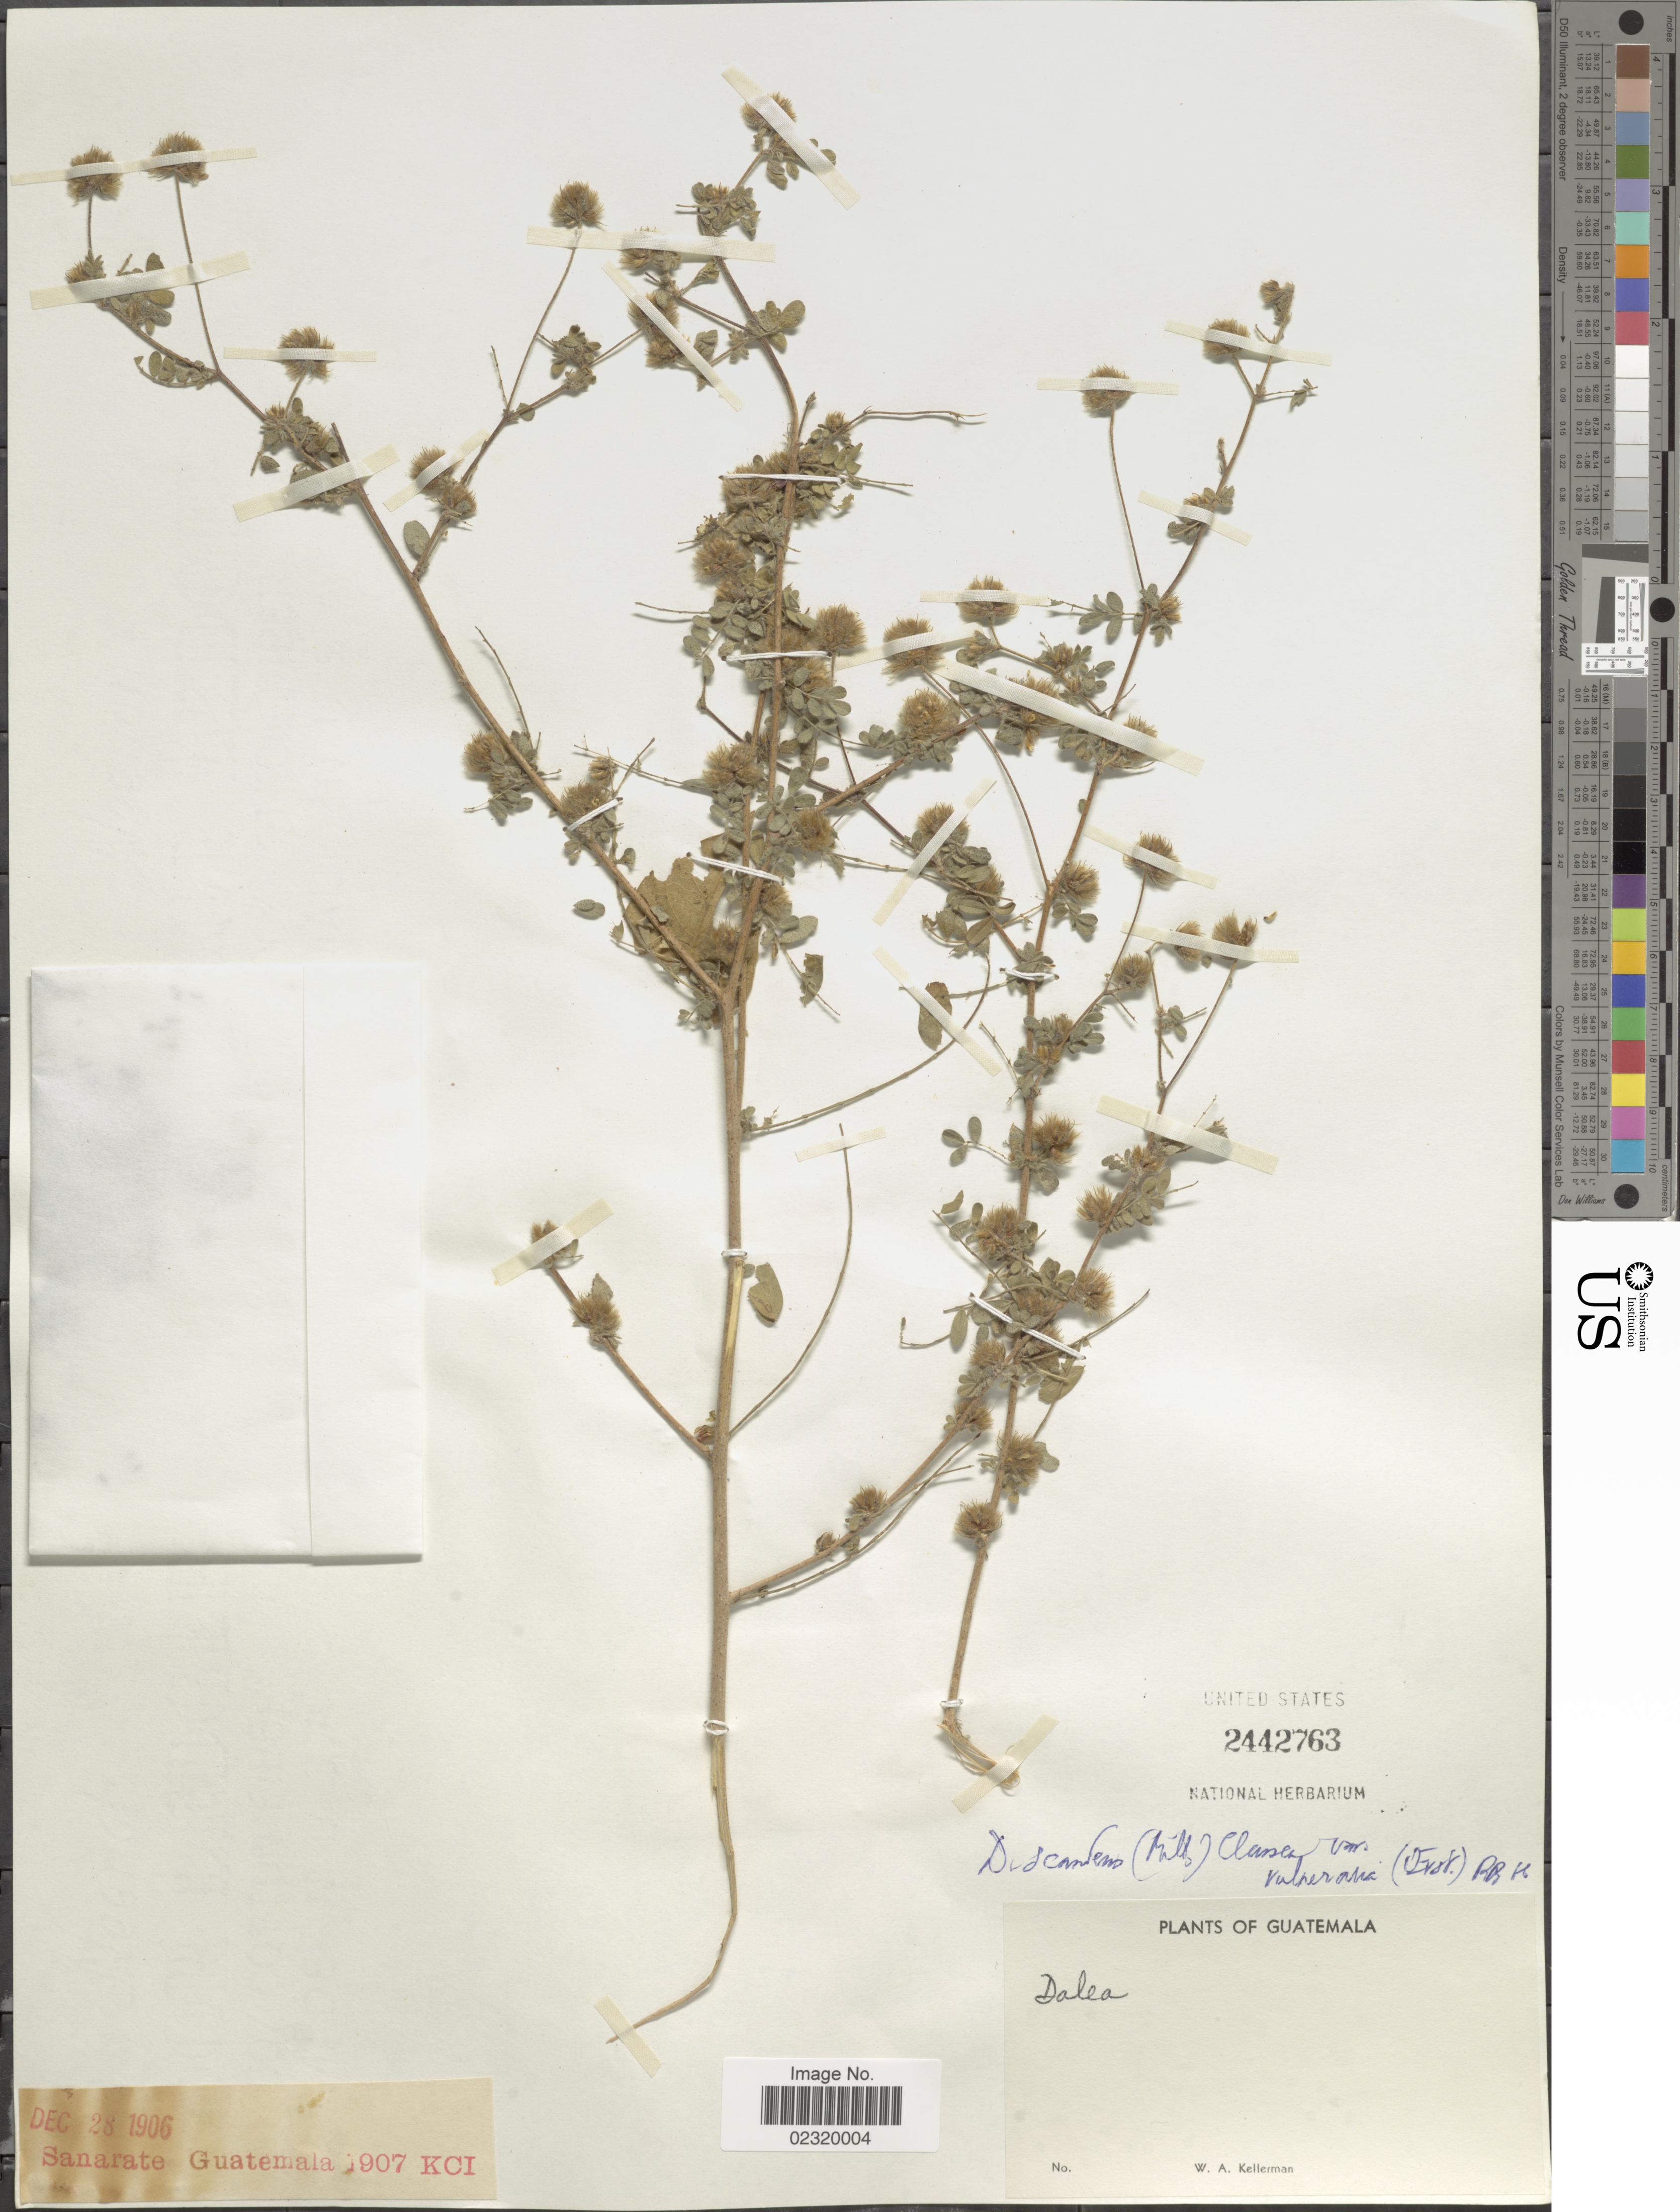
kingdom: Plantae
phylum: Tracheophyta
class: Magnoliopsida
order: Fabales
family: Fabaceae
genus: Dalea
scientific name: Dalea scandens var. vulneraria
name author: (Oerst.) Barneby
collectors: W. Kellerman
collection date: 1906-12-28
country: Guatemala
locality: Sanarate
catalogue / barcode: US 2442763